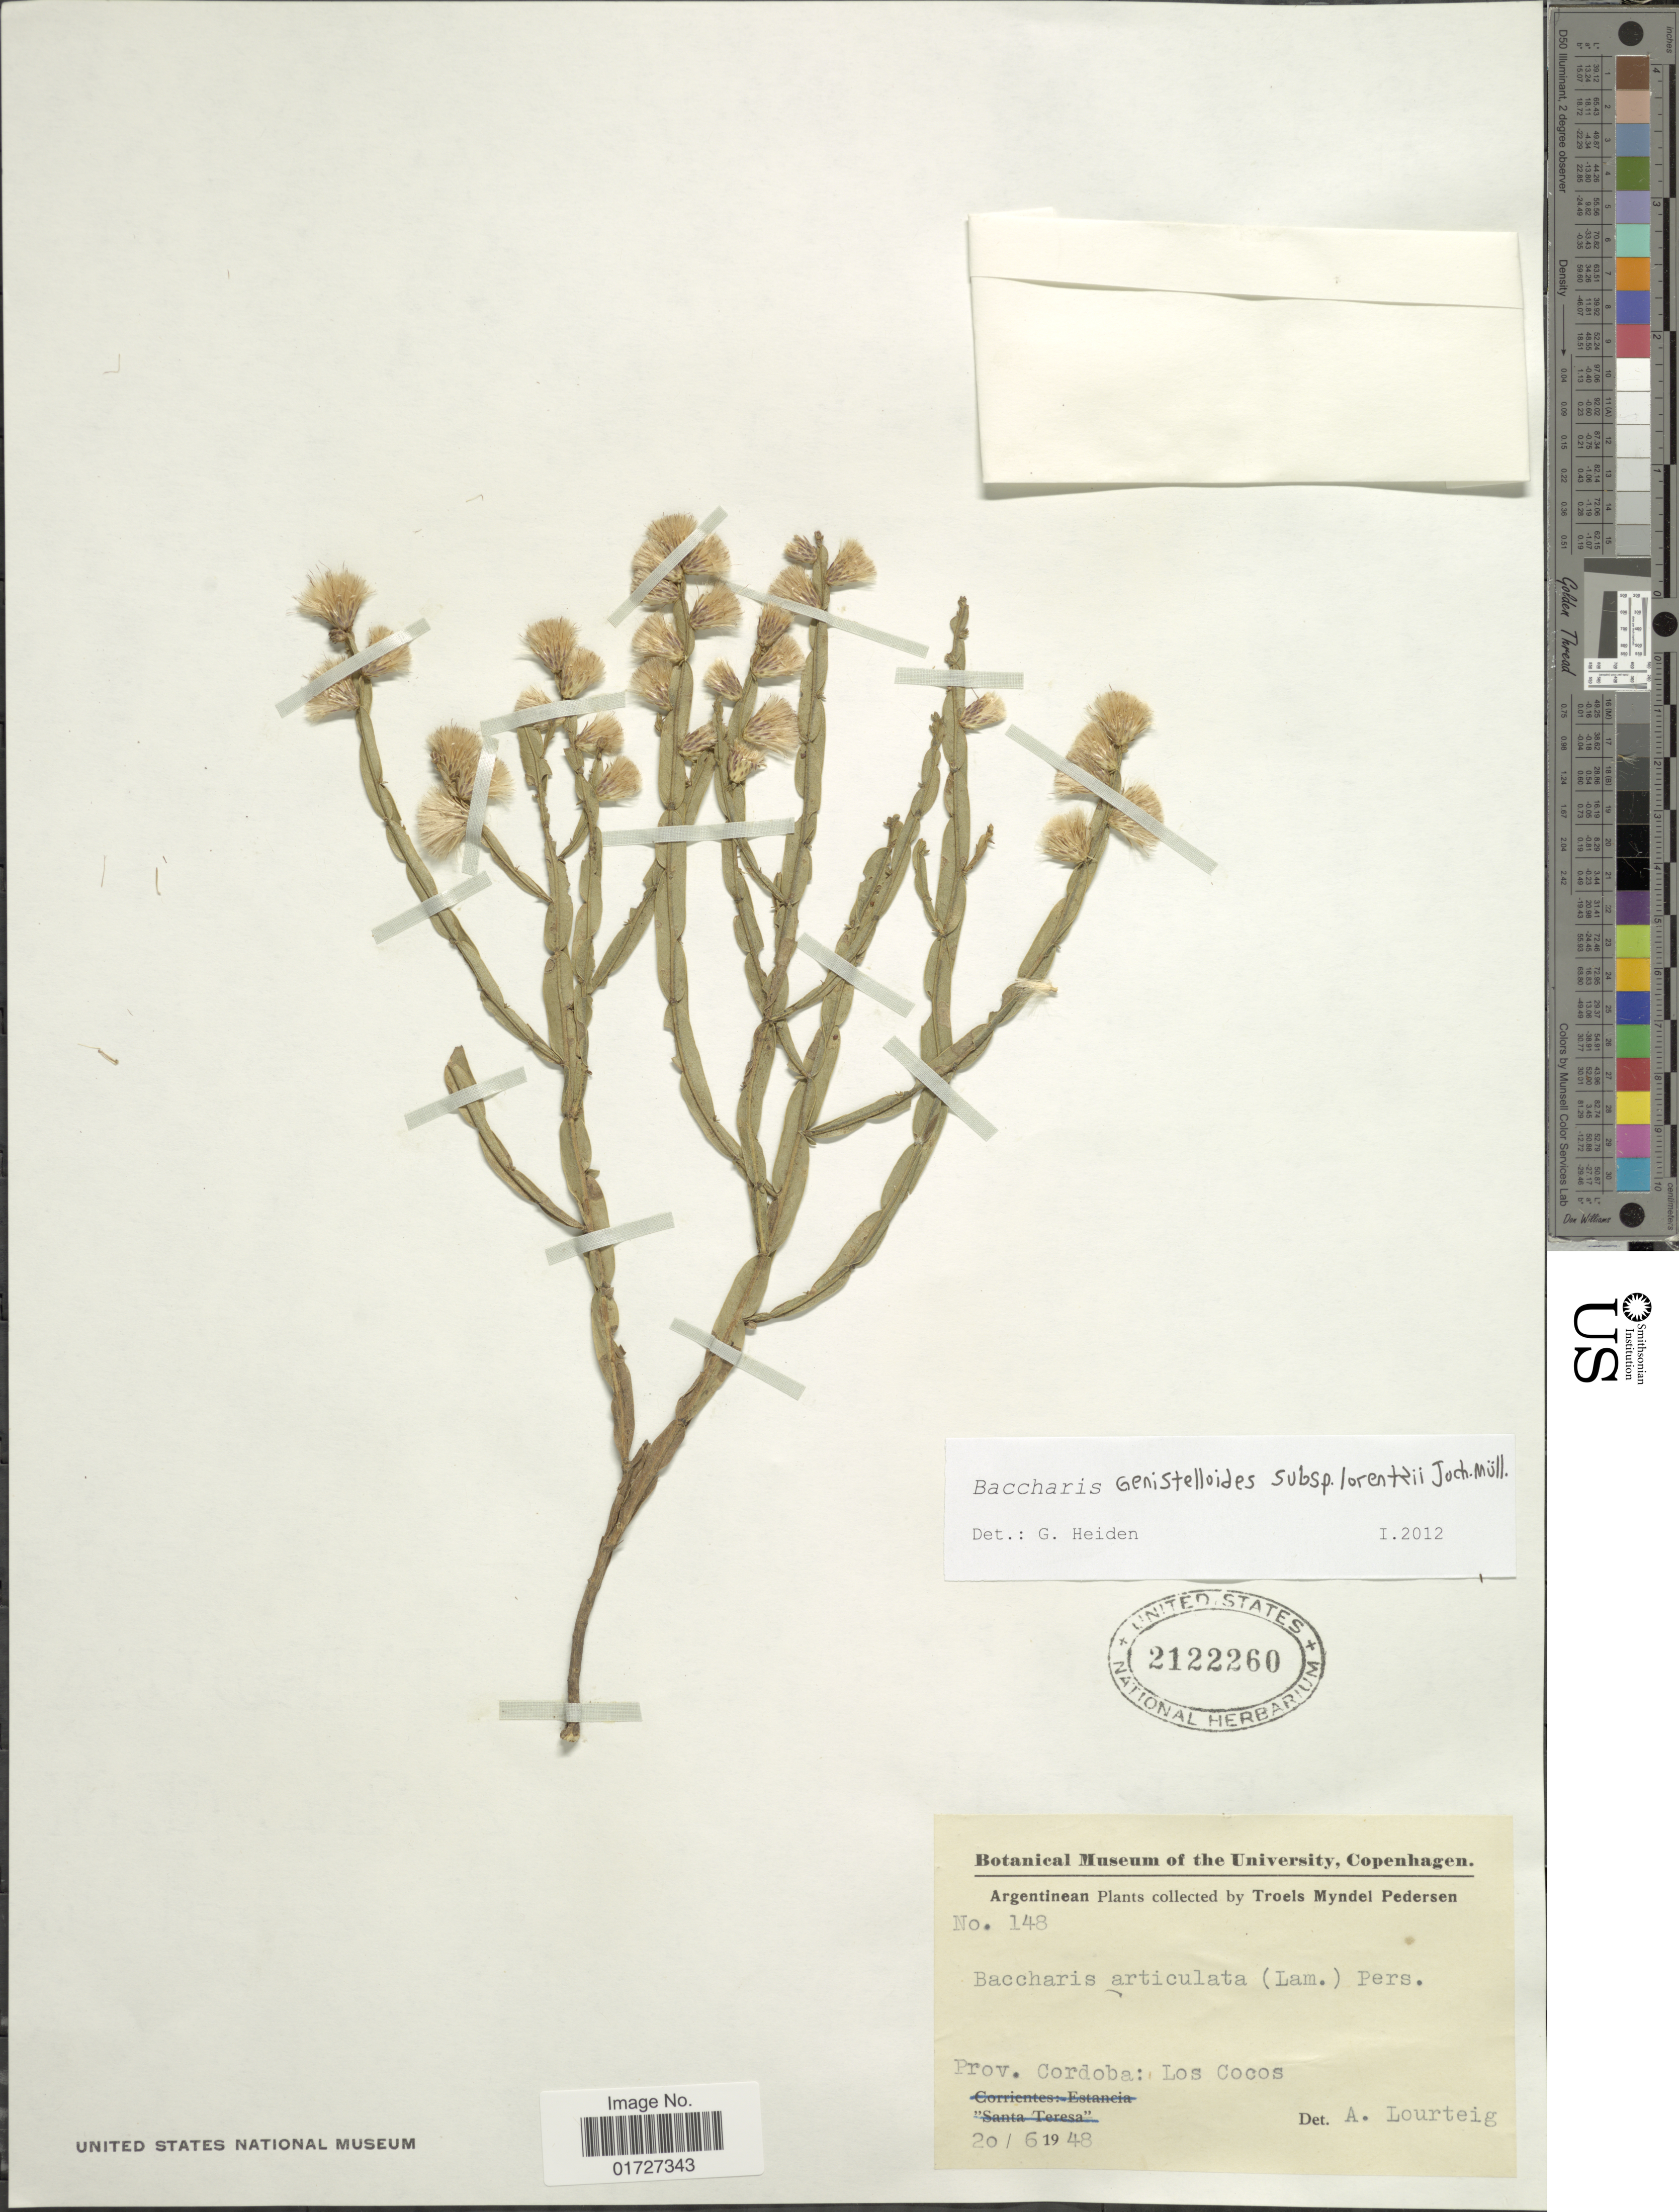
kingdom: Plantae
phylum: Tracheophyta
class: Magnoliopsida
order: Asterales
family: Asteraceae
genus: Baccharis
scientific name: Baccharis genistelloides subsp. lorentzii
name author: Joch. Müll.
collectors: T. Pederson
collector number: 148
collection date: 1948-06-20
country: Argentina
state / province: Cordoba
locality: Los Cocos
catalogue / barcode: US 2122260